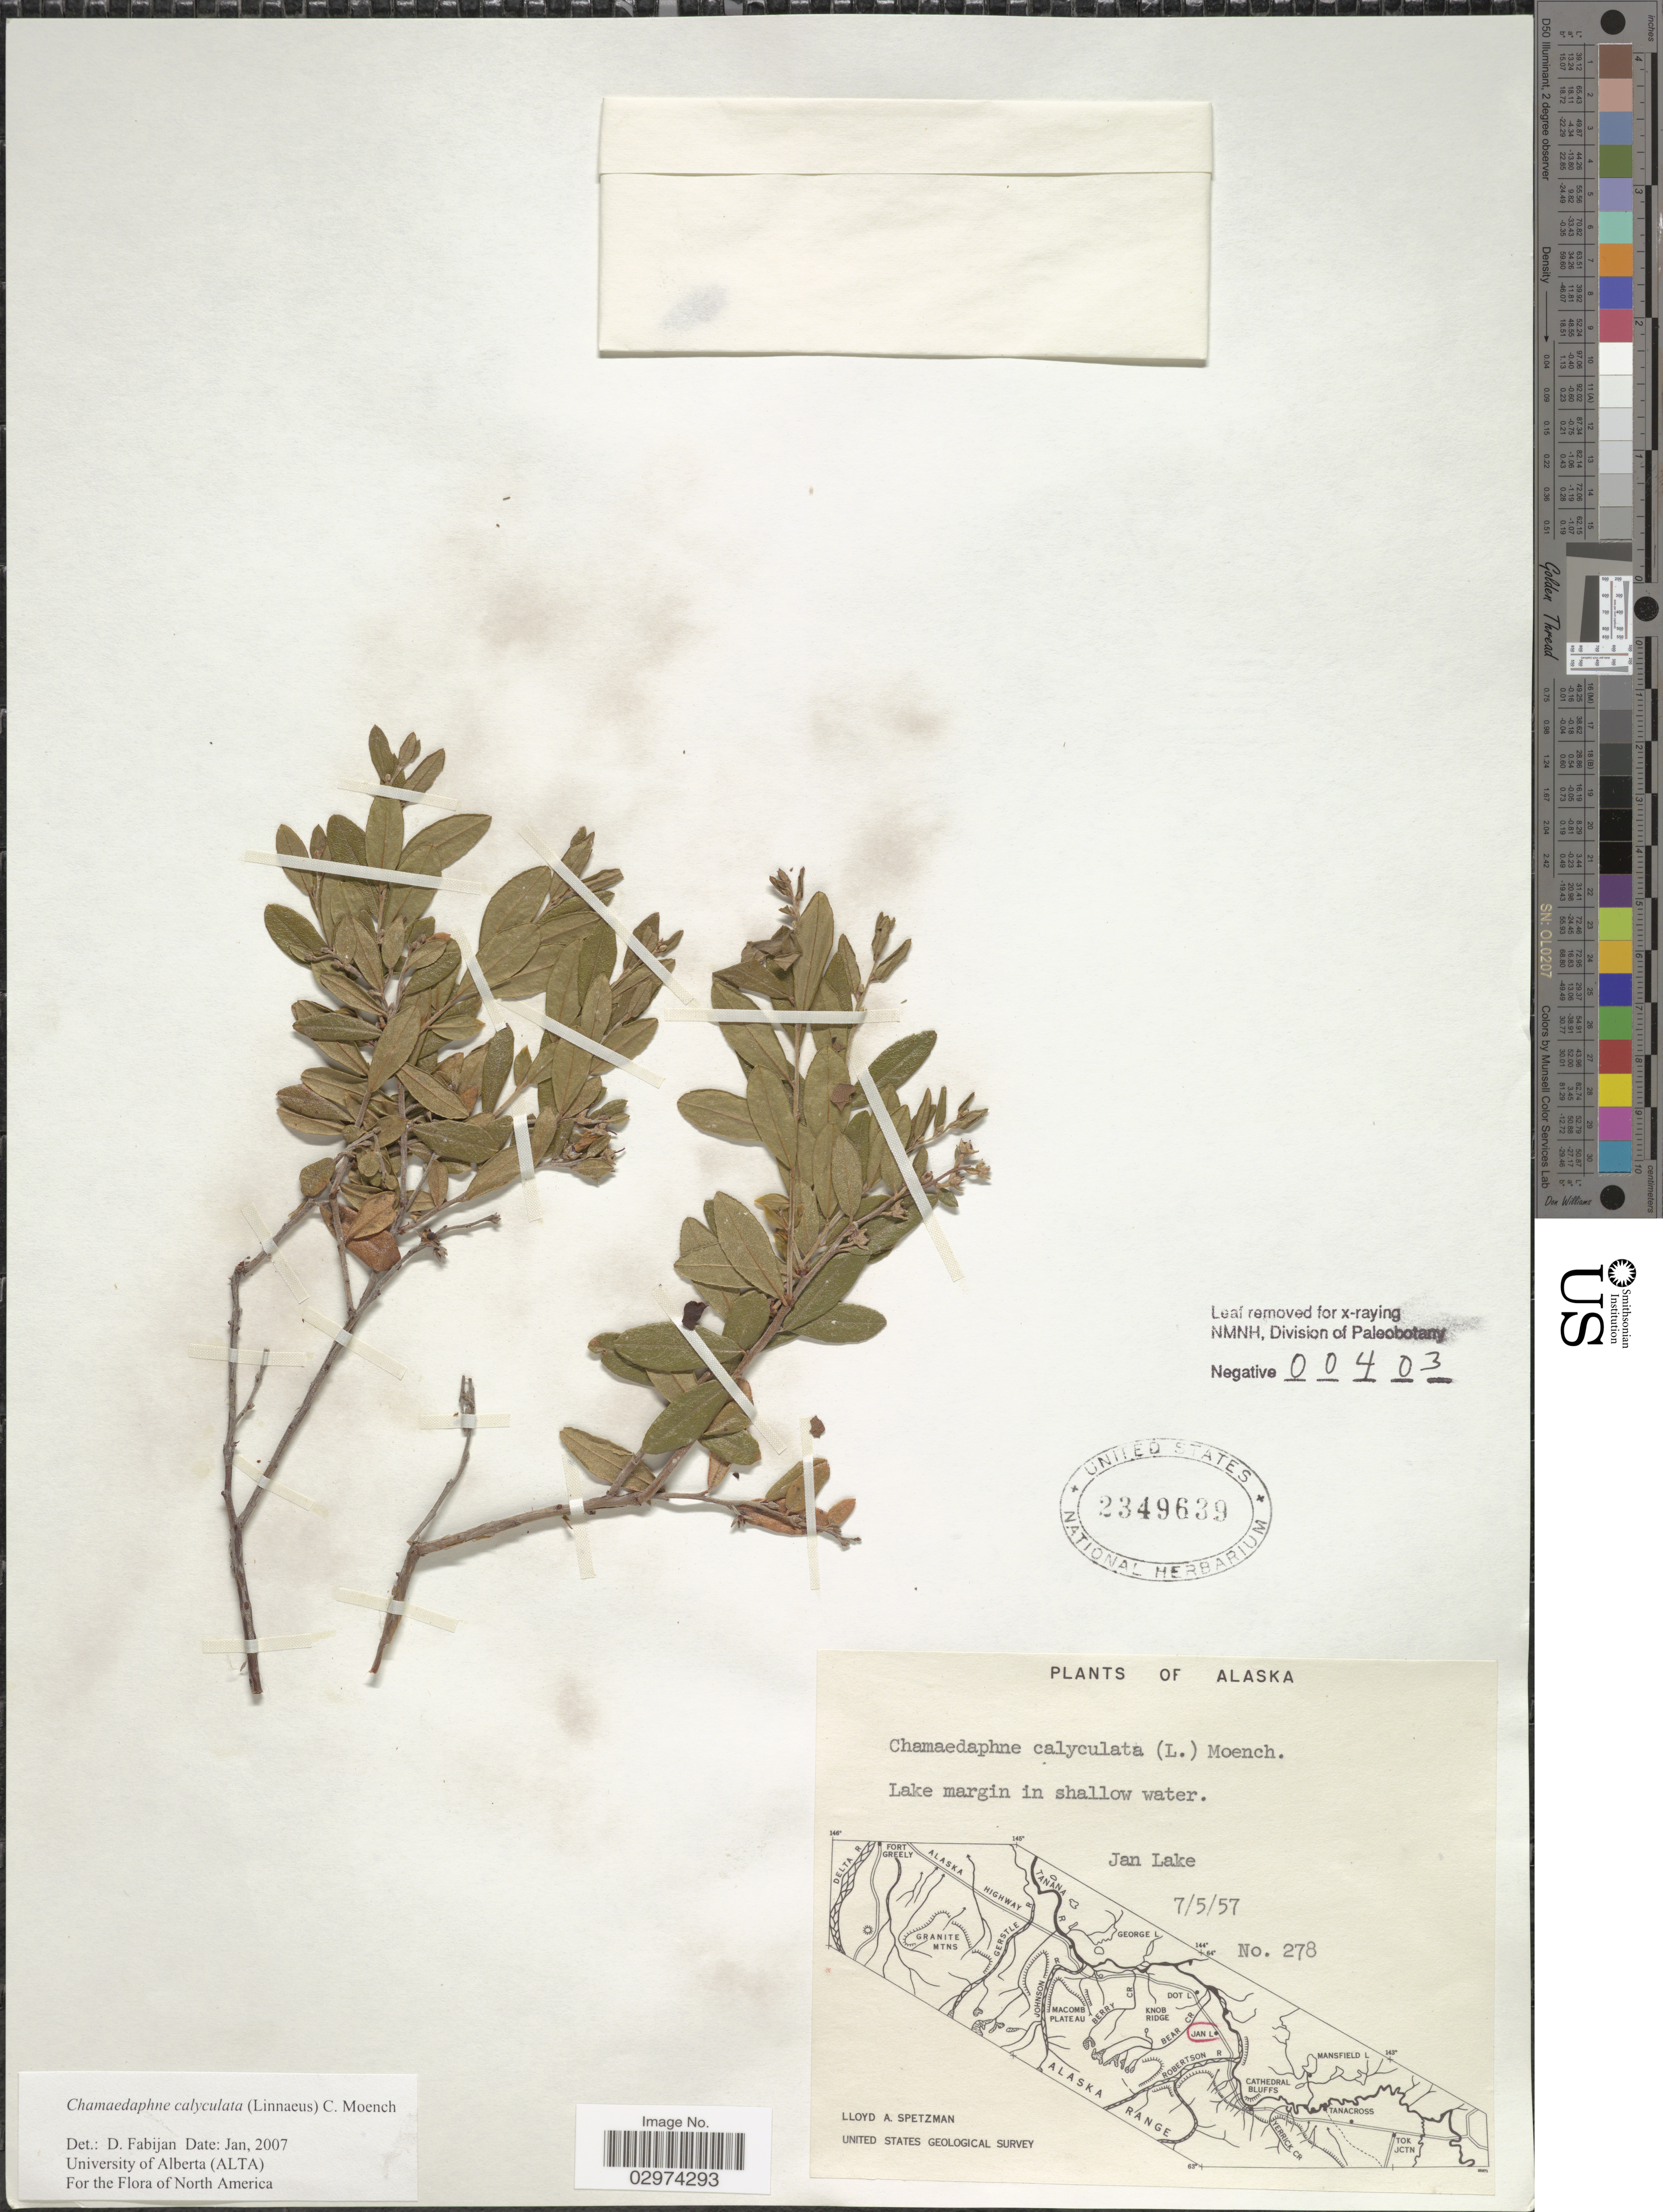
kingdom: Plantae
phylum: Tracheophyta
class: Magnoliopsida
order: Ericales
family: Ericaceae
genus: Chamaedaphne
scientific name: Chamaedaphne calyculata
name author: (L.) Moench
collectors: L. Spetzman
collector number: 278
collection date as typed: Transcribed d/m/y: 5/7/57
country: United States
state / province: Alaska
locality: Jan Lake.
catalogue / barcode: US 2349639